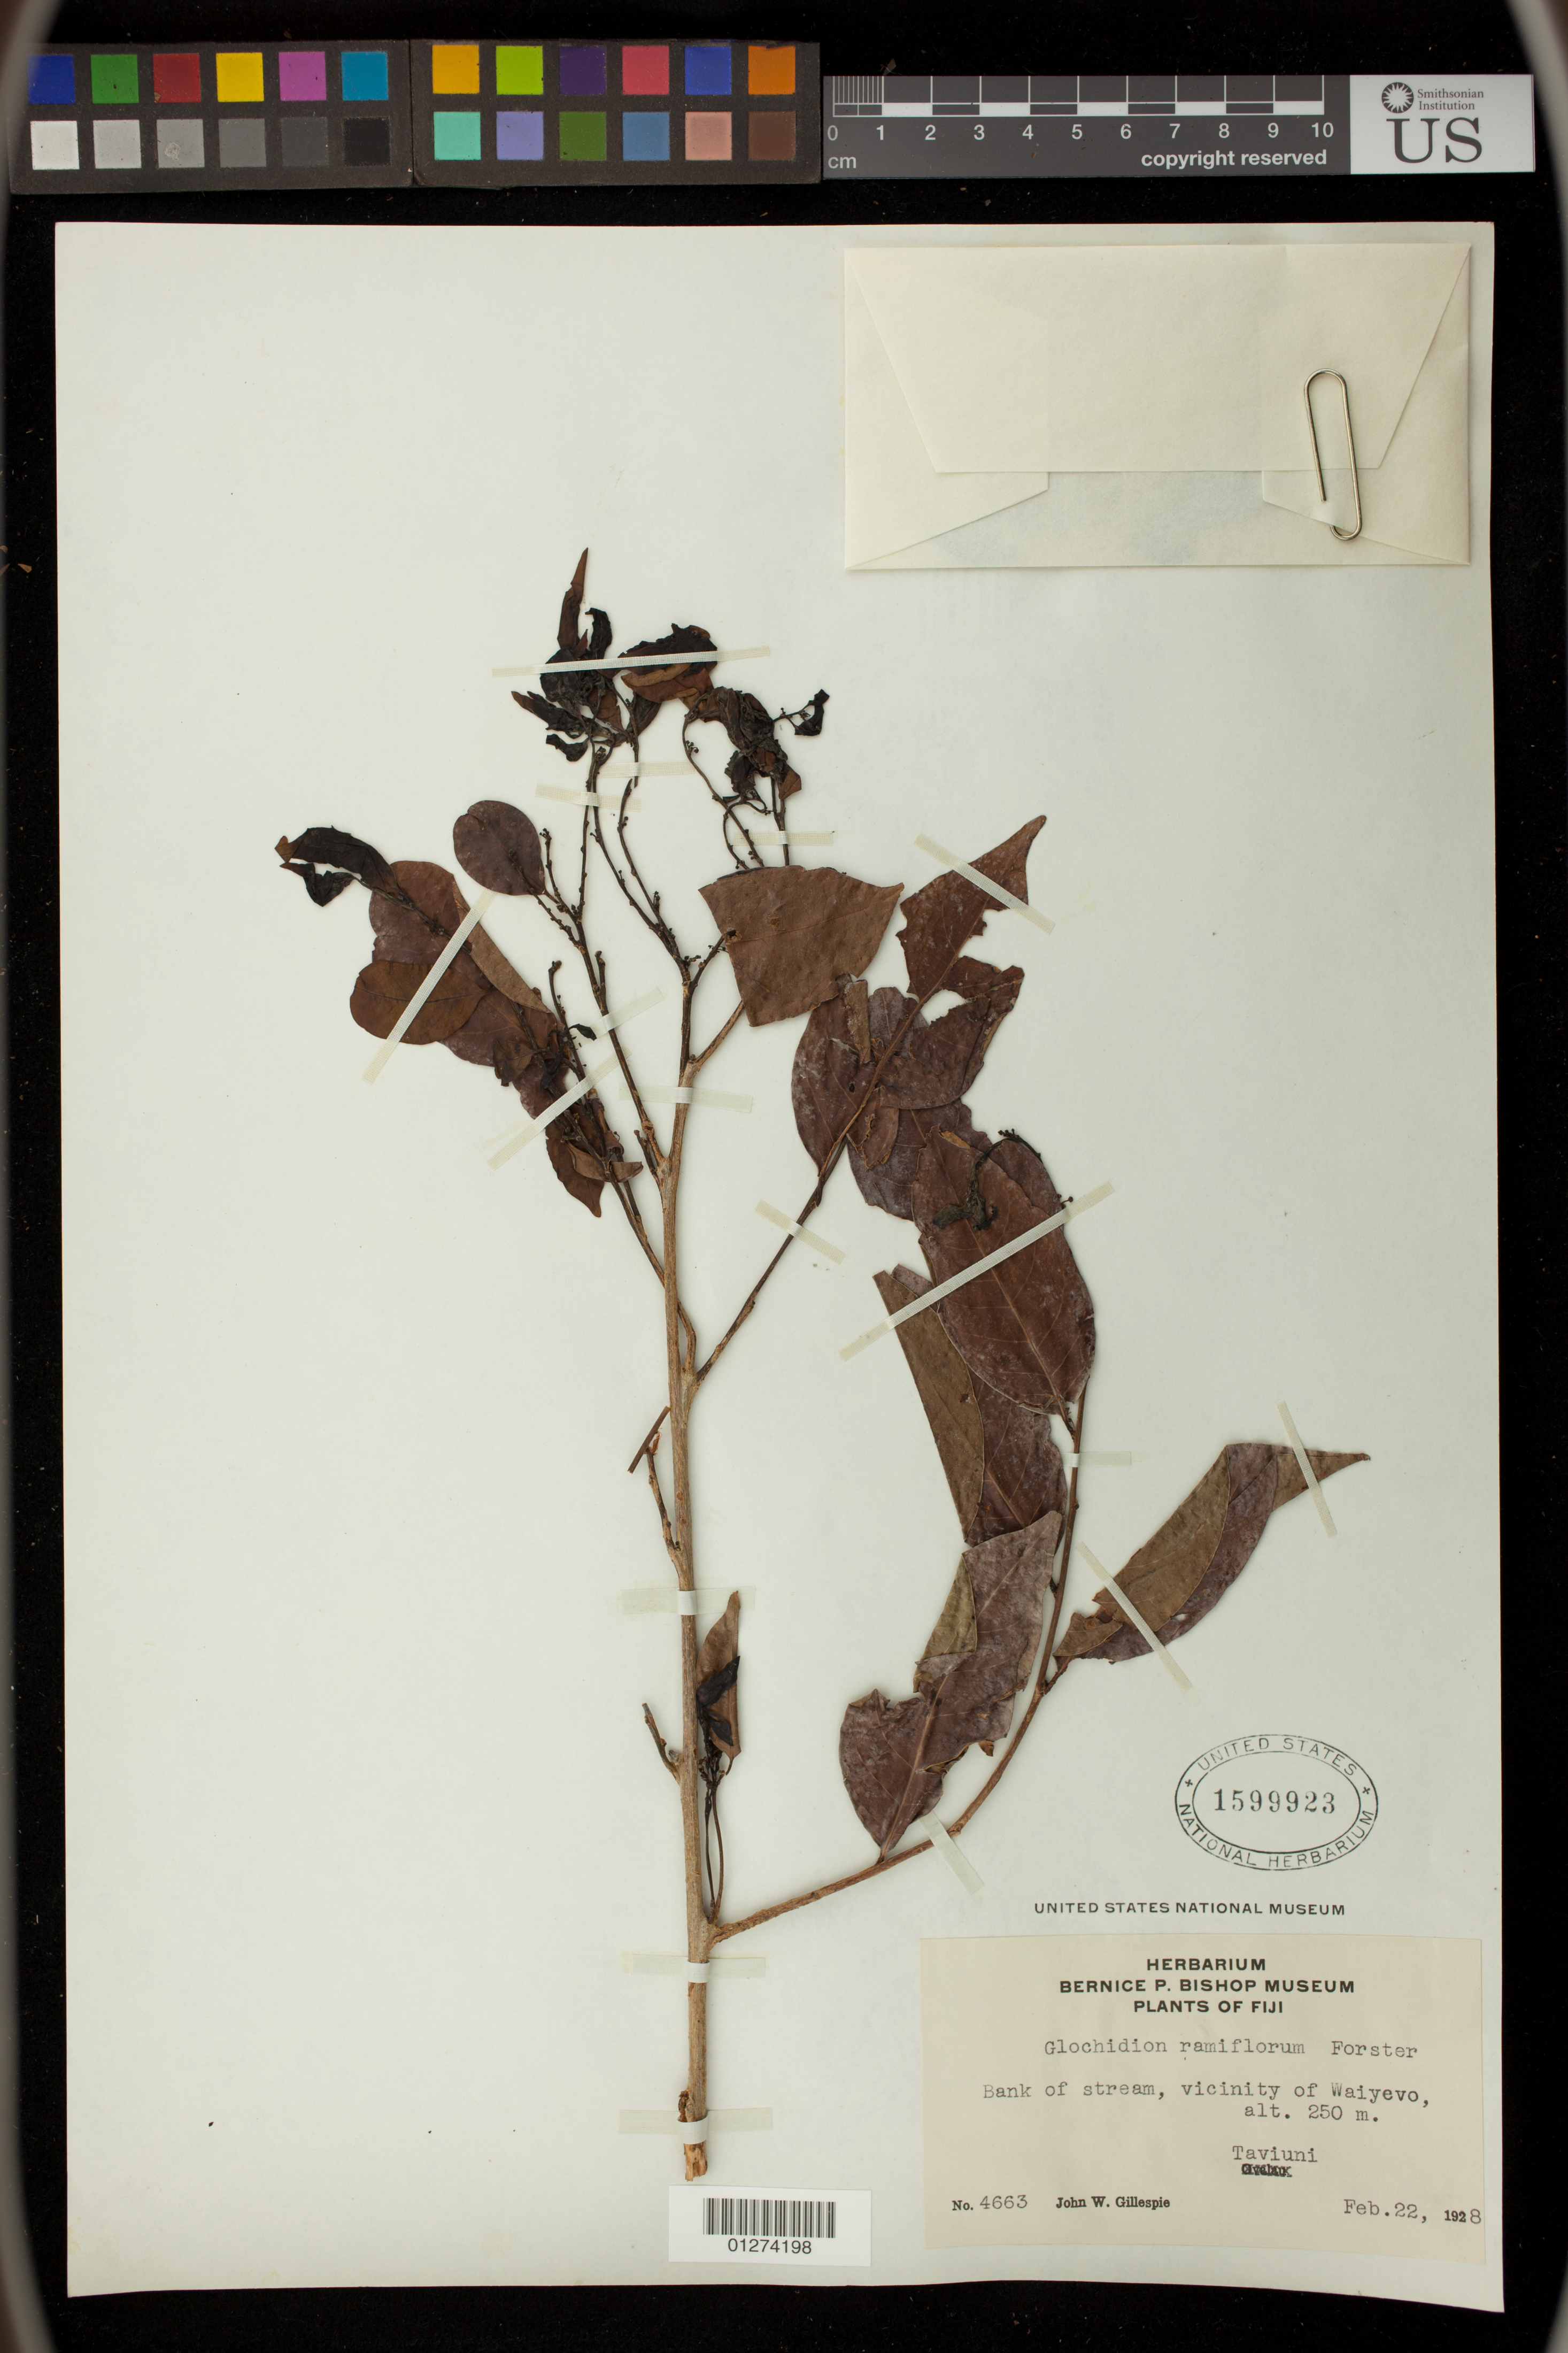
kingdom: Plantae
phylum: Tracheophyta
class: Magnoliopsida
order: Malpighiales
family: Phyllanthaceae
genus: Glochidion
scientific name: Glochidion ramiflorum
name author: J.R. Forst. & G. Forst.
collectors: J. W. Gillespie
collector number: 4663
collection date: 1928-02-22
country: Fiji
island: Taveuni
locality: Bank of stream, vicinity of Waiyevo.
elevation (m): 250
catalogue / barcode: US 1599923